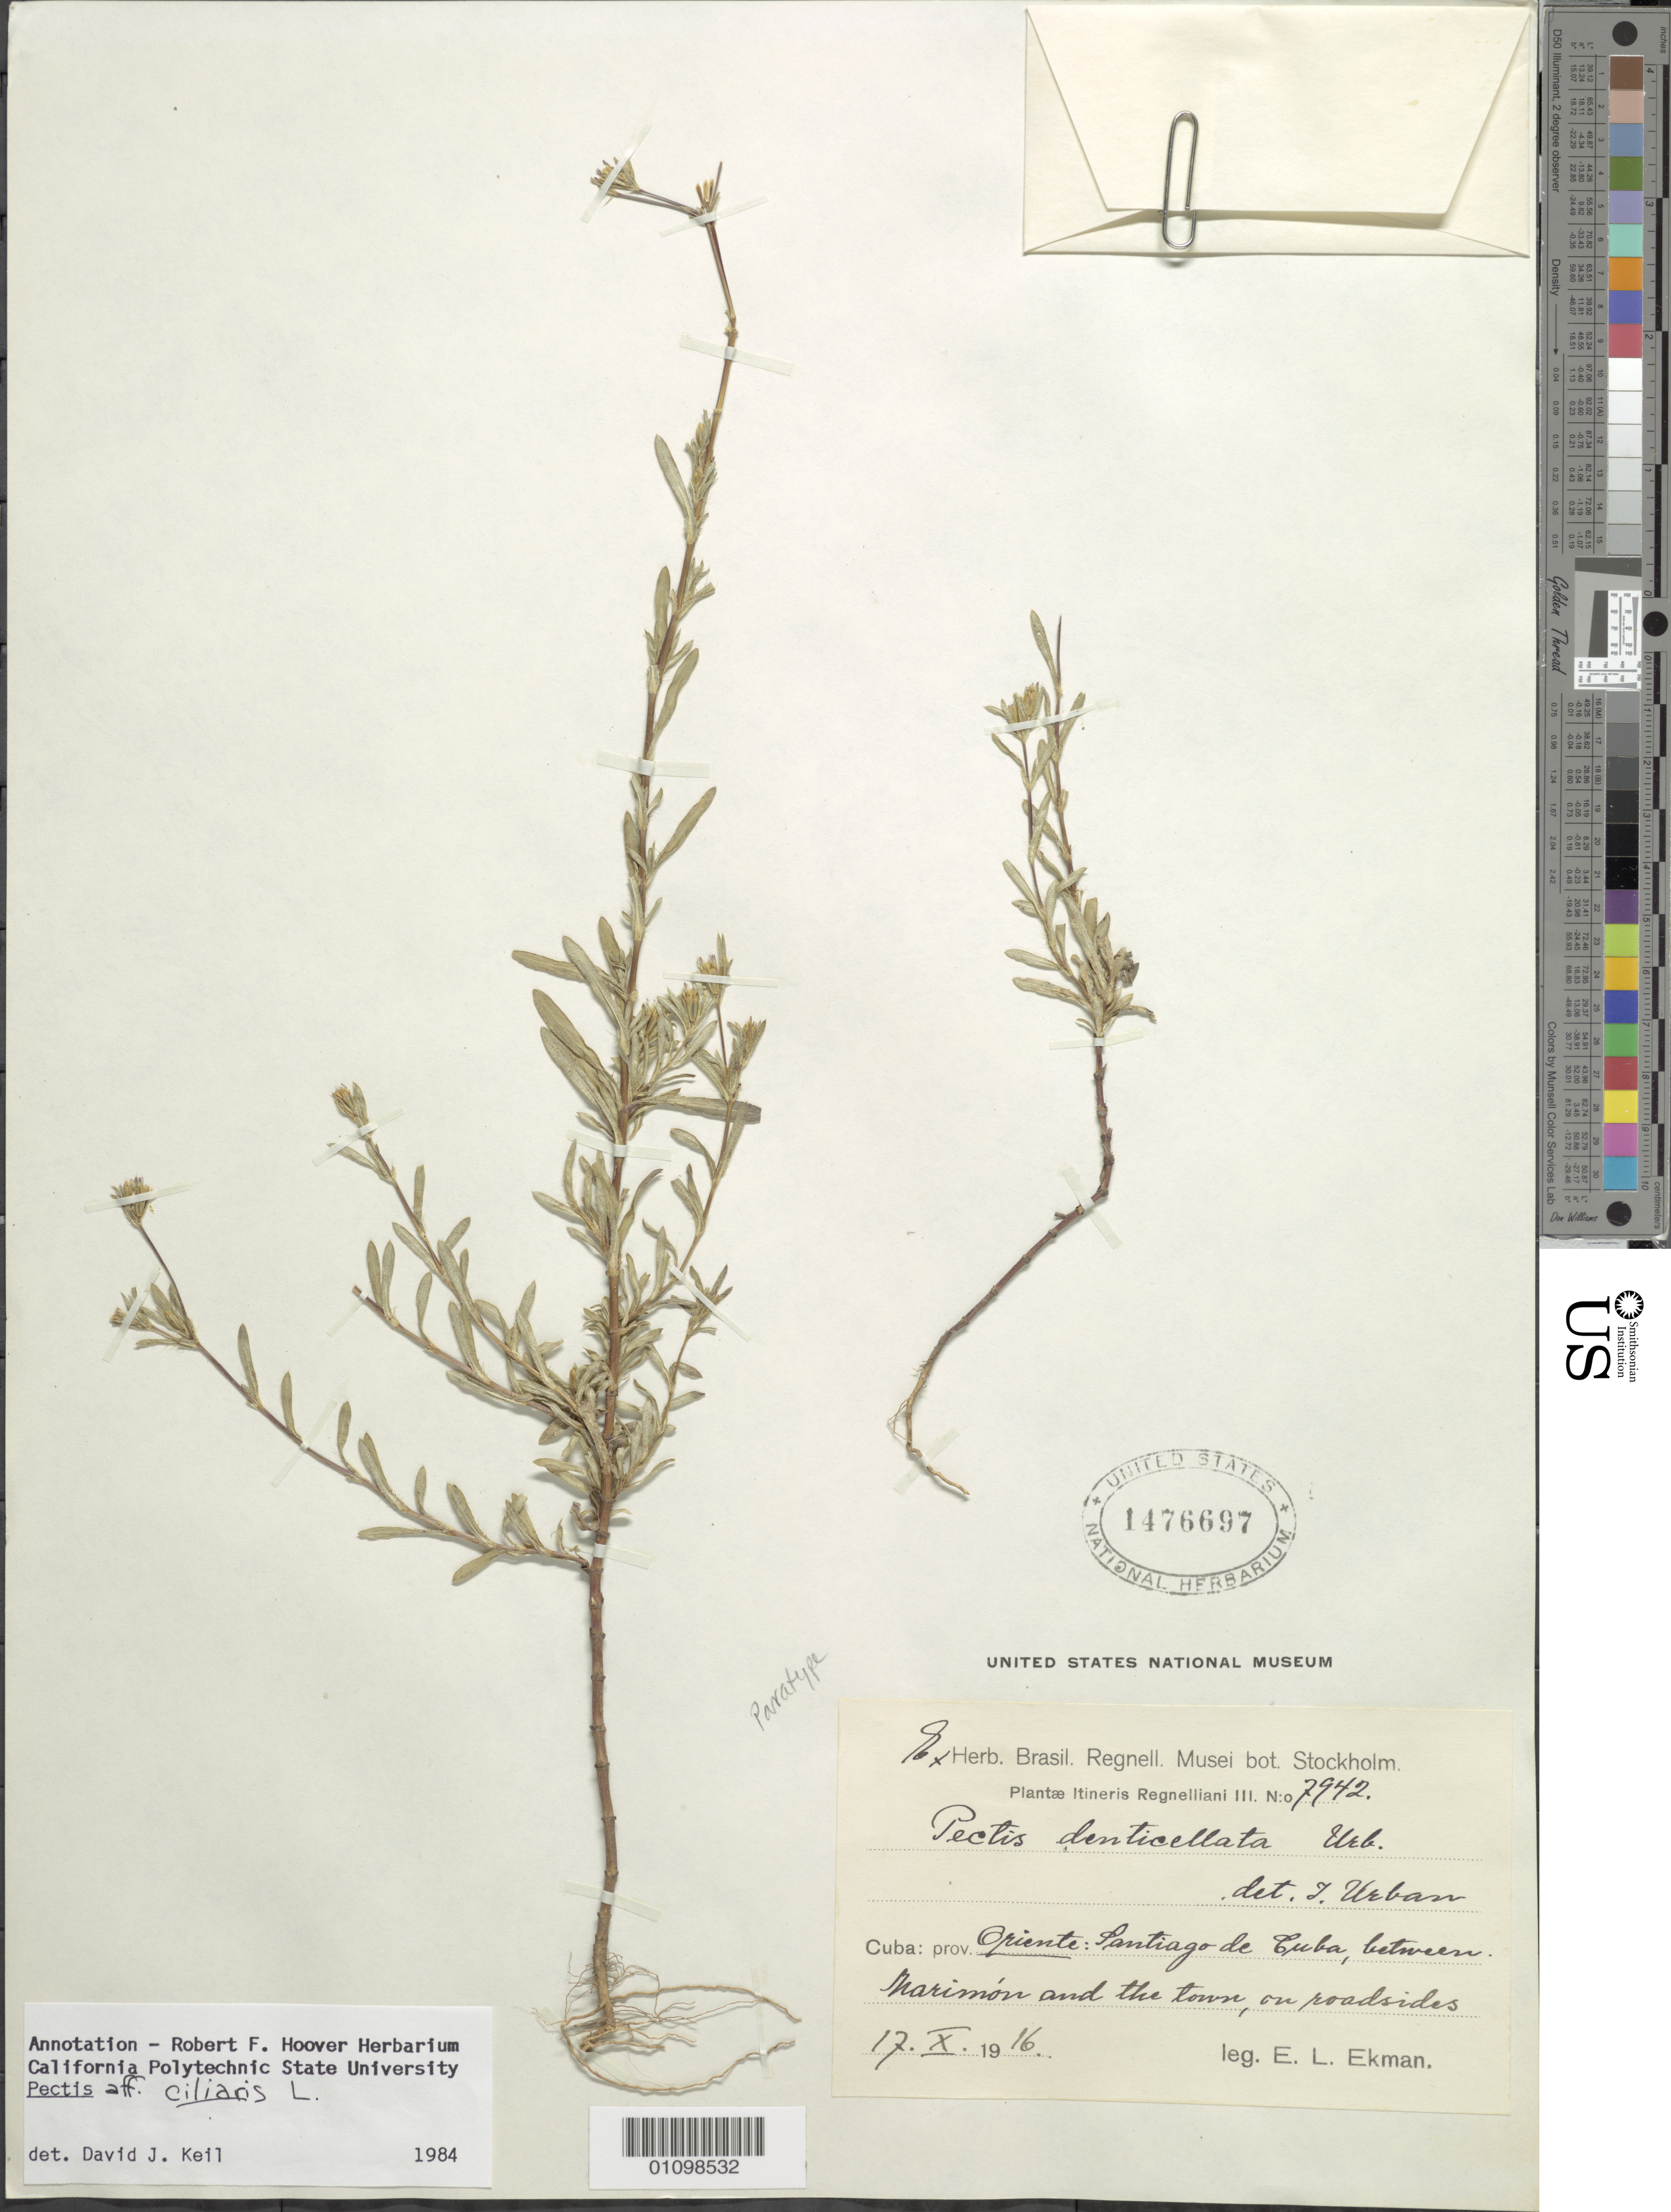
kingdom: Plantae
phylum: Tracheophyta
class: Magnoliopsida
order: Asterales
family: Asteraceae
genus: Pectis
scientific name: Pectis ciliaris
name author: L.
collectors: E. L. Ekman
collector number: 7942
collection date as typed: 17 Oct 1916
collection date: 1916-10-17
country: Cuba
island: Cuba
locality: Oriente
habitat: Santiago de Cuba, between Marimon and the town, on railroads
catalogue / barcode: US 1476697